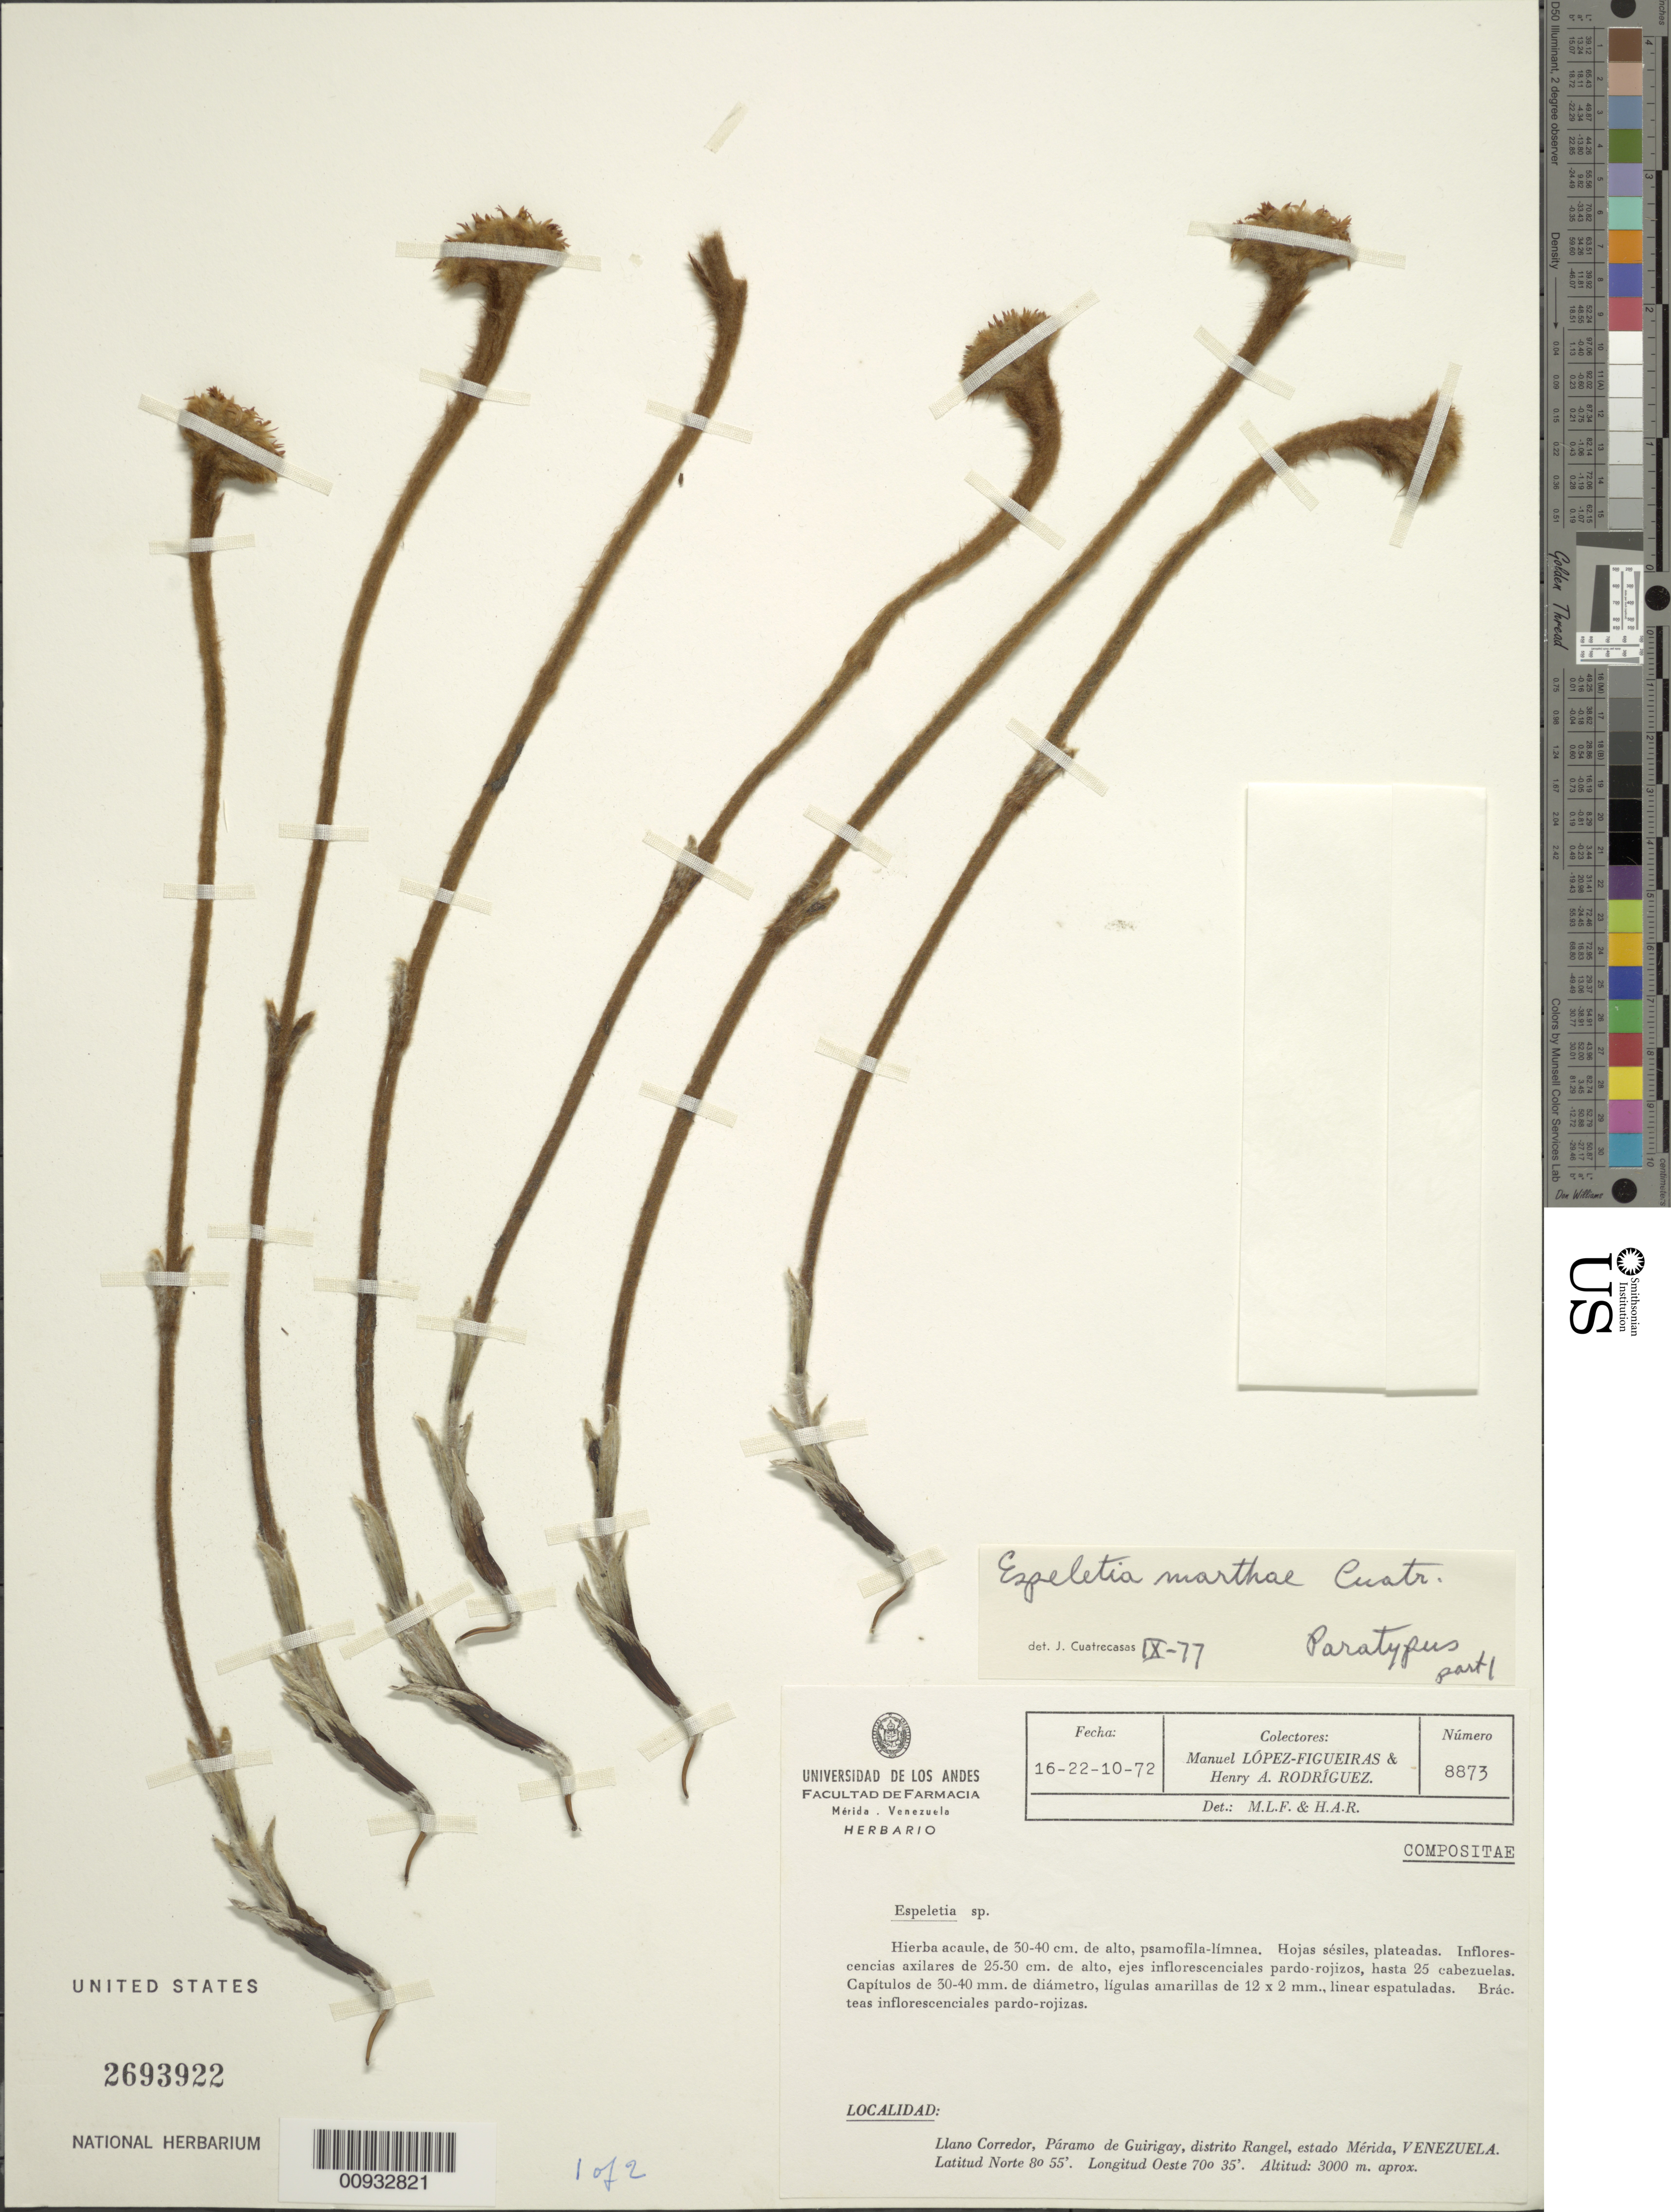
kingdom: Plantae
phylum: Tracheophyta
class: Magnoliopsida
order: Asterales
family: Asteraceae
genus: Espeletia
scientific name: Espeletia marthae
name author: Cuatrec.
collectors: M. Lopéz-F. & H. A. Rodriguez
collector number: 8873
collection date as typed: Transcribed d/m/y: 16/10/72 to 22/10/72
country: Venezuela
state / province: Mérida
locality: Llano Corredor, Paramo de Guirigay, Distrito Rangel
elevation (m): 3000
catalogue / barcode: US 2693922